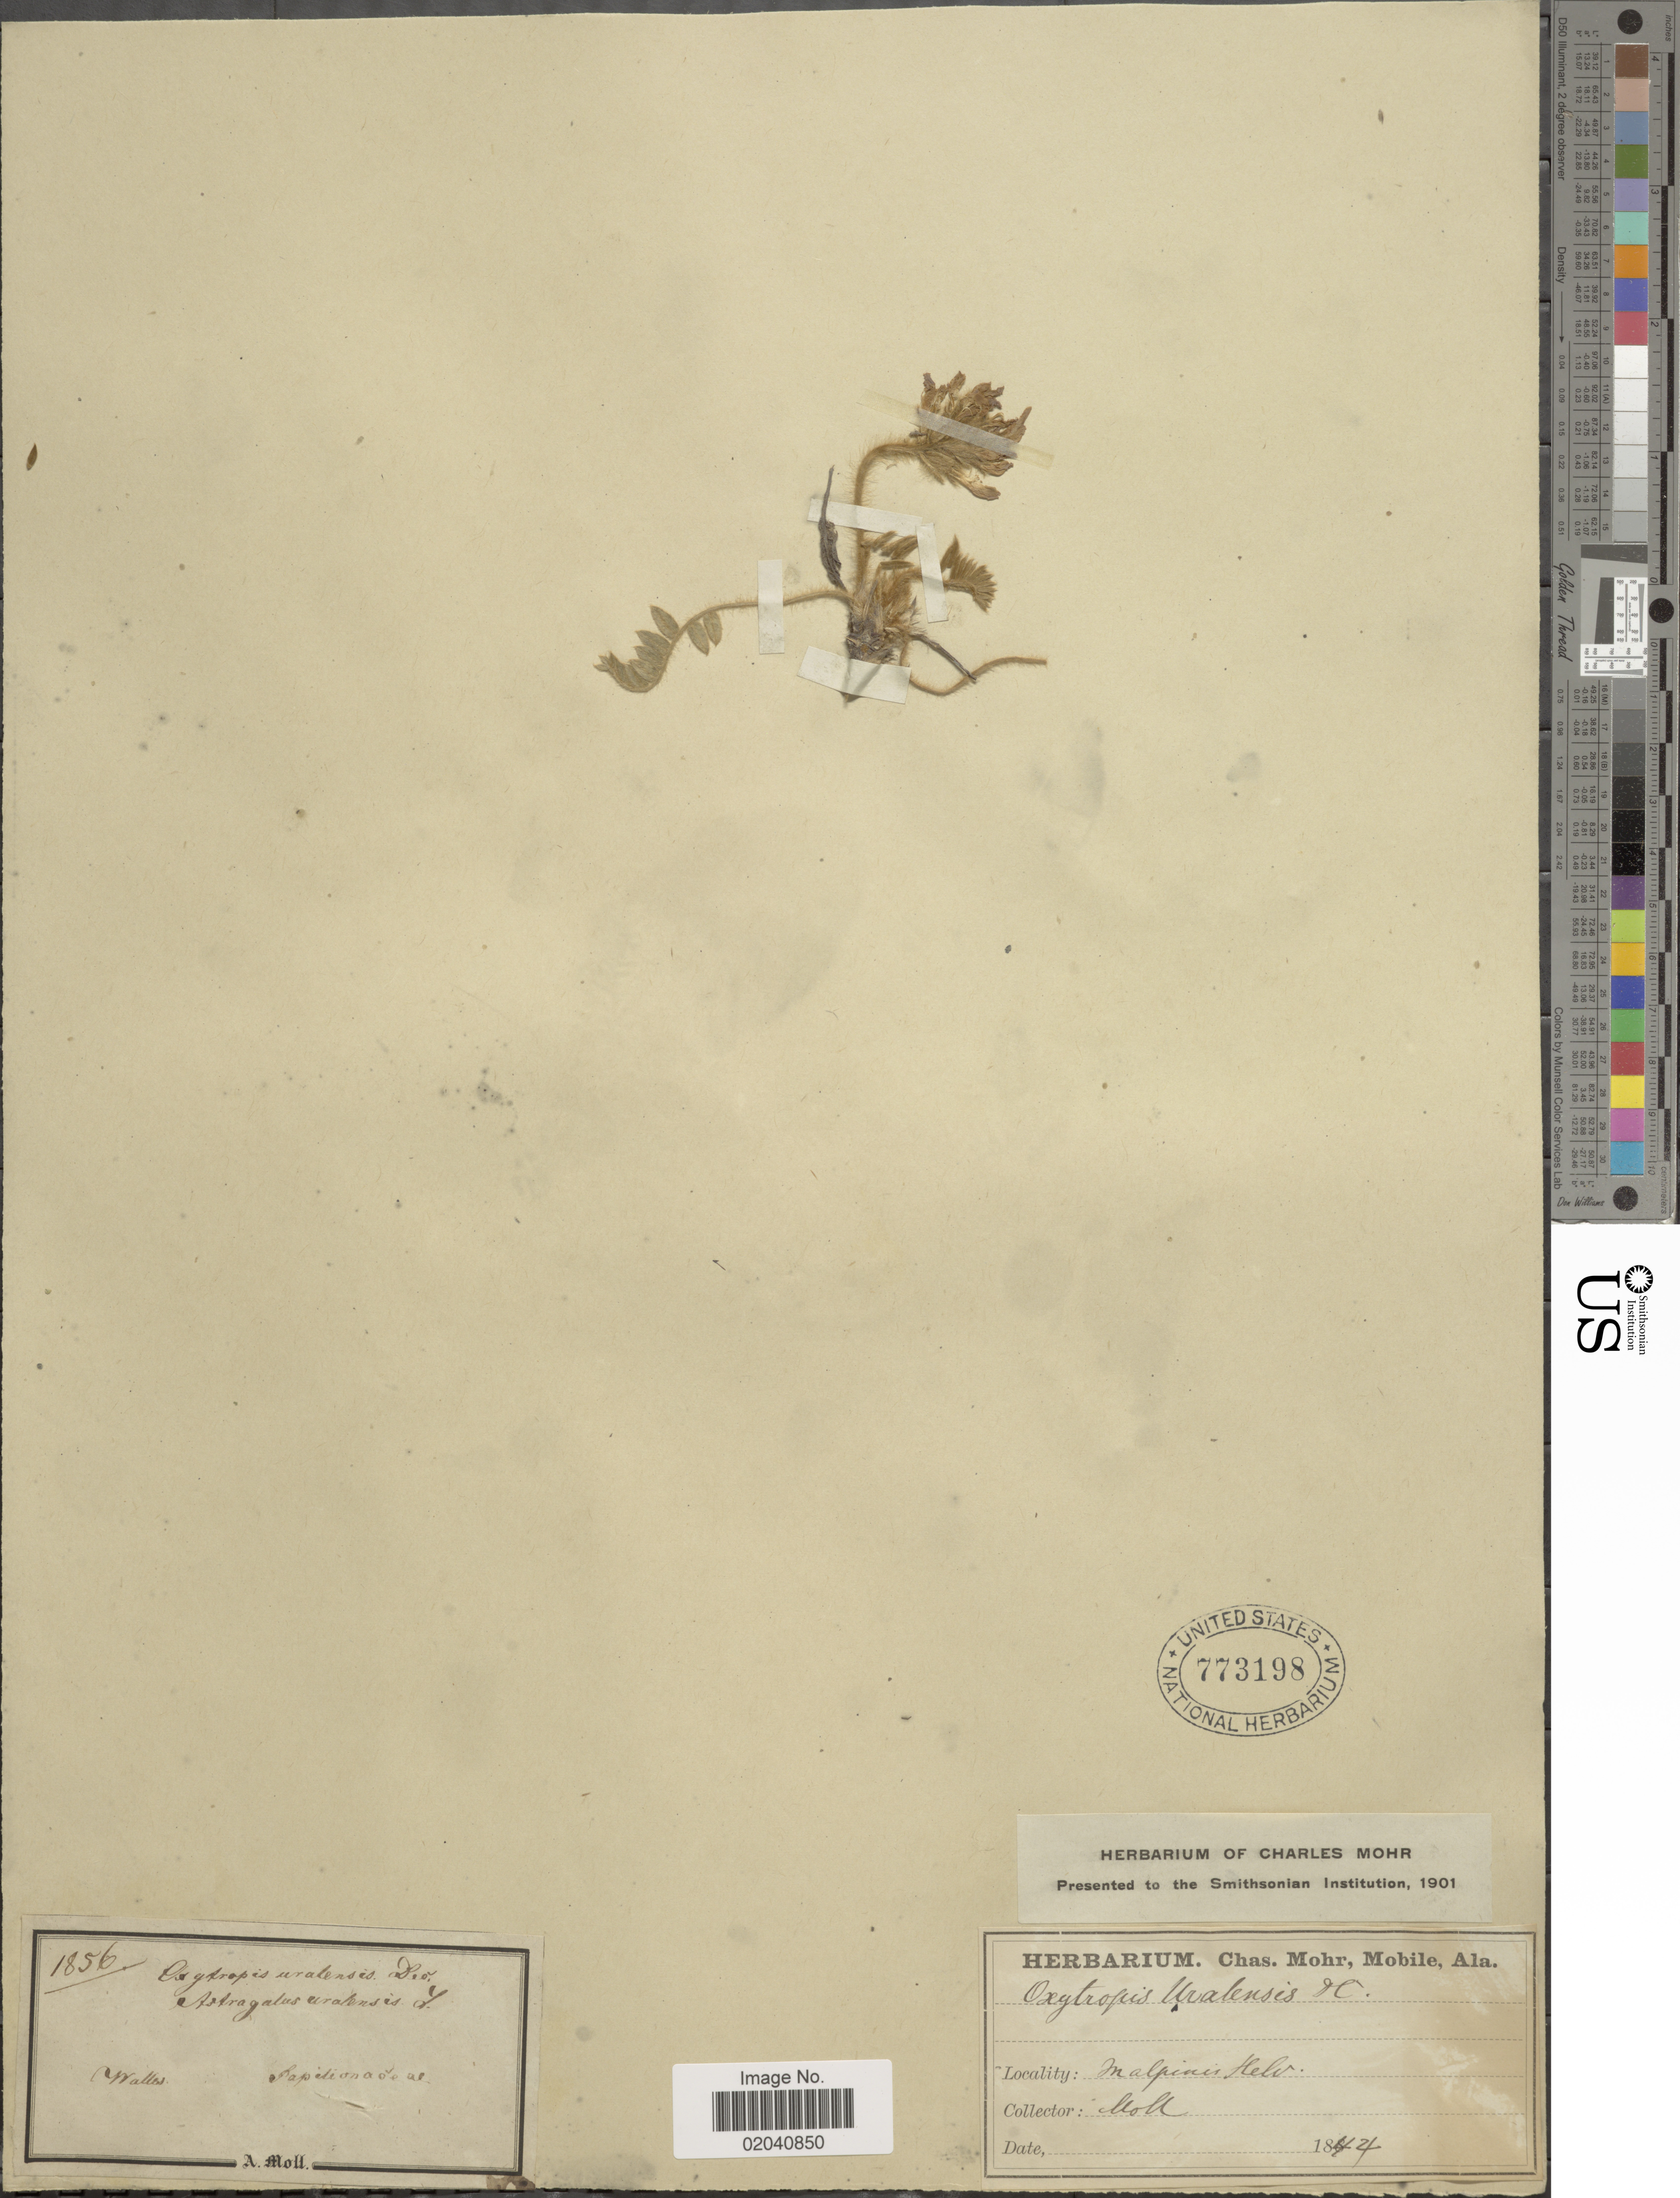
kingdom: Plantae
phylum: Tracheophyta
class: Magnoliopsida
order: Fabales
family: Fabaceae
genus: Oxytropis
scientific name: Oxytropis uralensis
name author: (L.) DC.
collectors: A. Moll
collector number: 186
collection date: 1844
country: Wallis and Futuna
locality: Wallis, Malpinis Helv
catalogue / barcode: US 773198